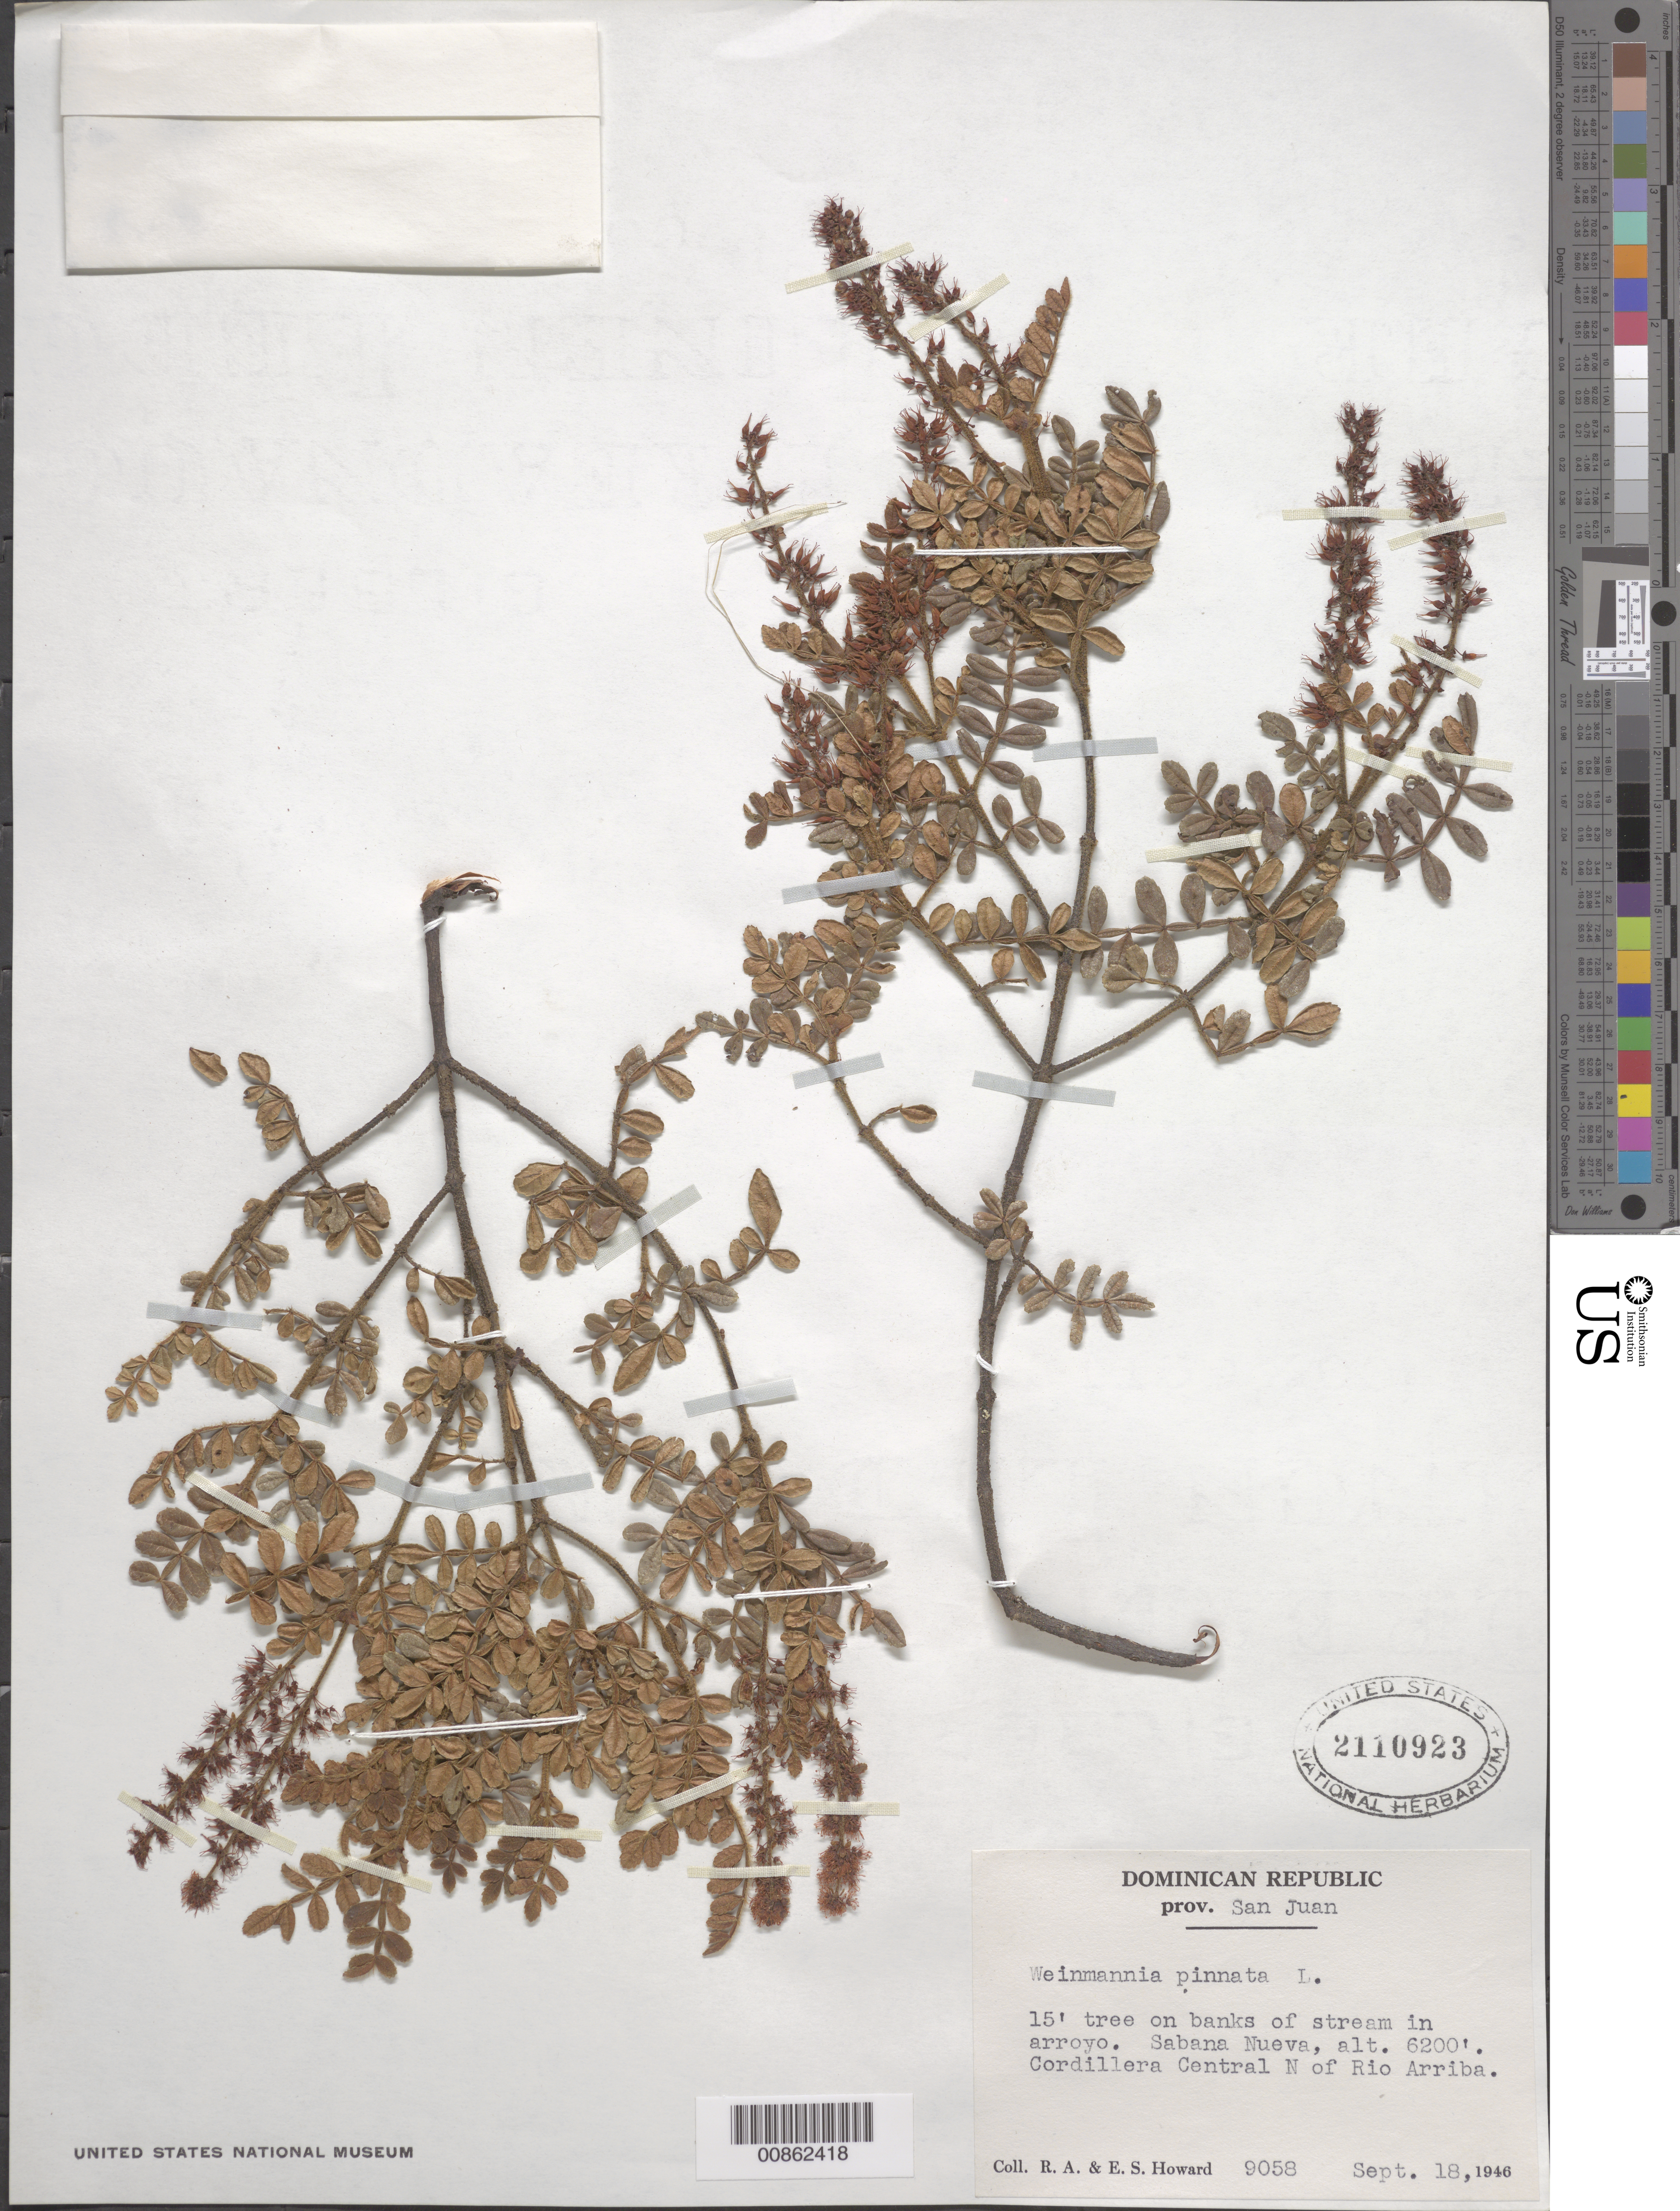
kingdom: Plantae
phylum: Tracheophyta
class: Magnoliopsida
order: Oxalidales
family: Cunoniaceae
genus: Weinmannia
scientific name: Weinmannia pinnata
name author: L.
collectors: R. A. Howard & E. S. Howard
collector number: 9058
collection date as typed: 18 Sep 1946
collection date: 1946-09-18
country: Dominican Republic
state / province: San Juan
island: Hispaniola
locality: Sabana Nueva, Cordillera Central N of Río Arriba.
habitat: On banks of stream in arroyo.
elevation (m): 1890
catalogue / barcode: US 2110923